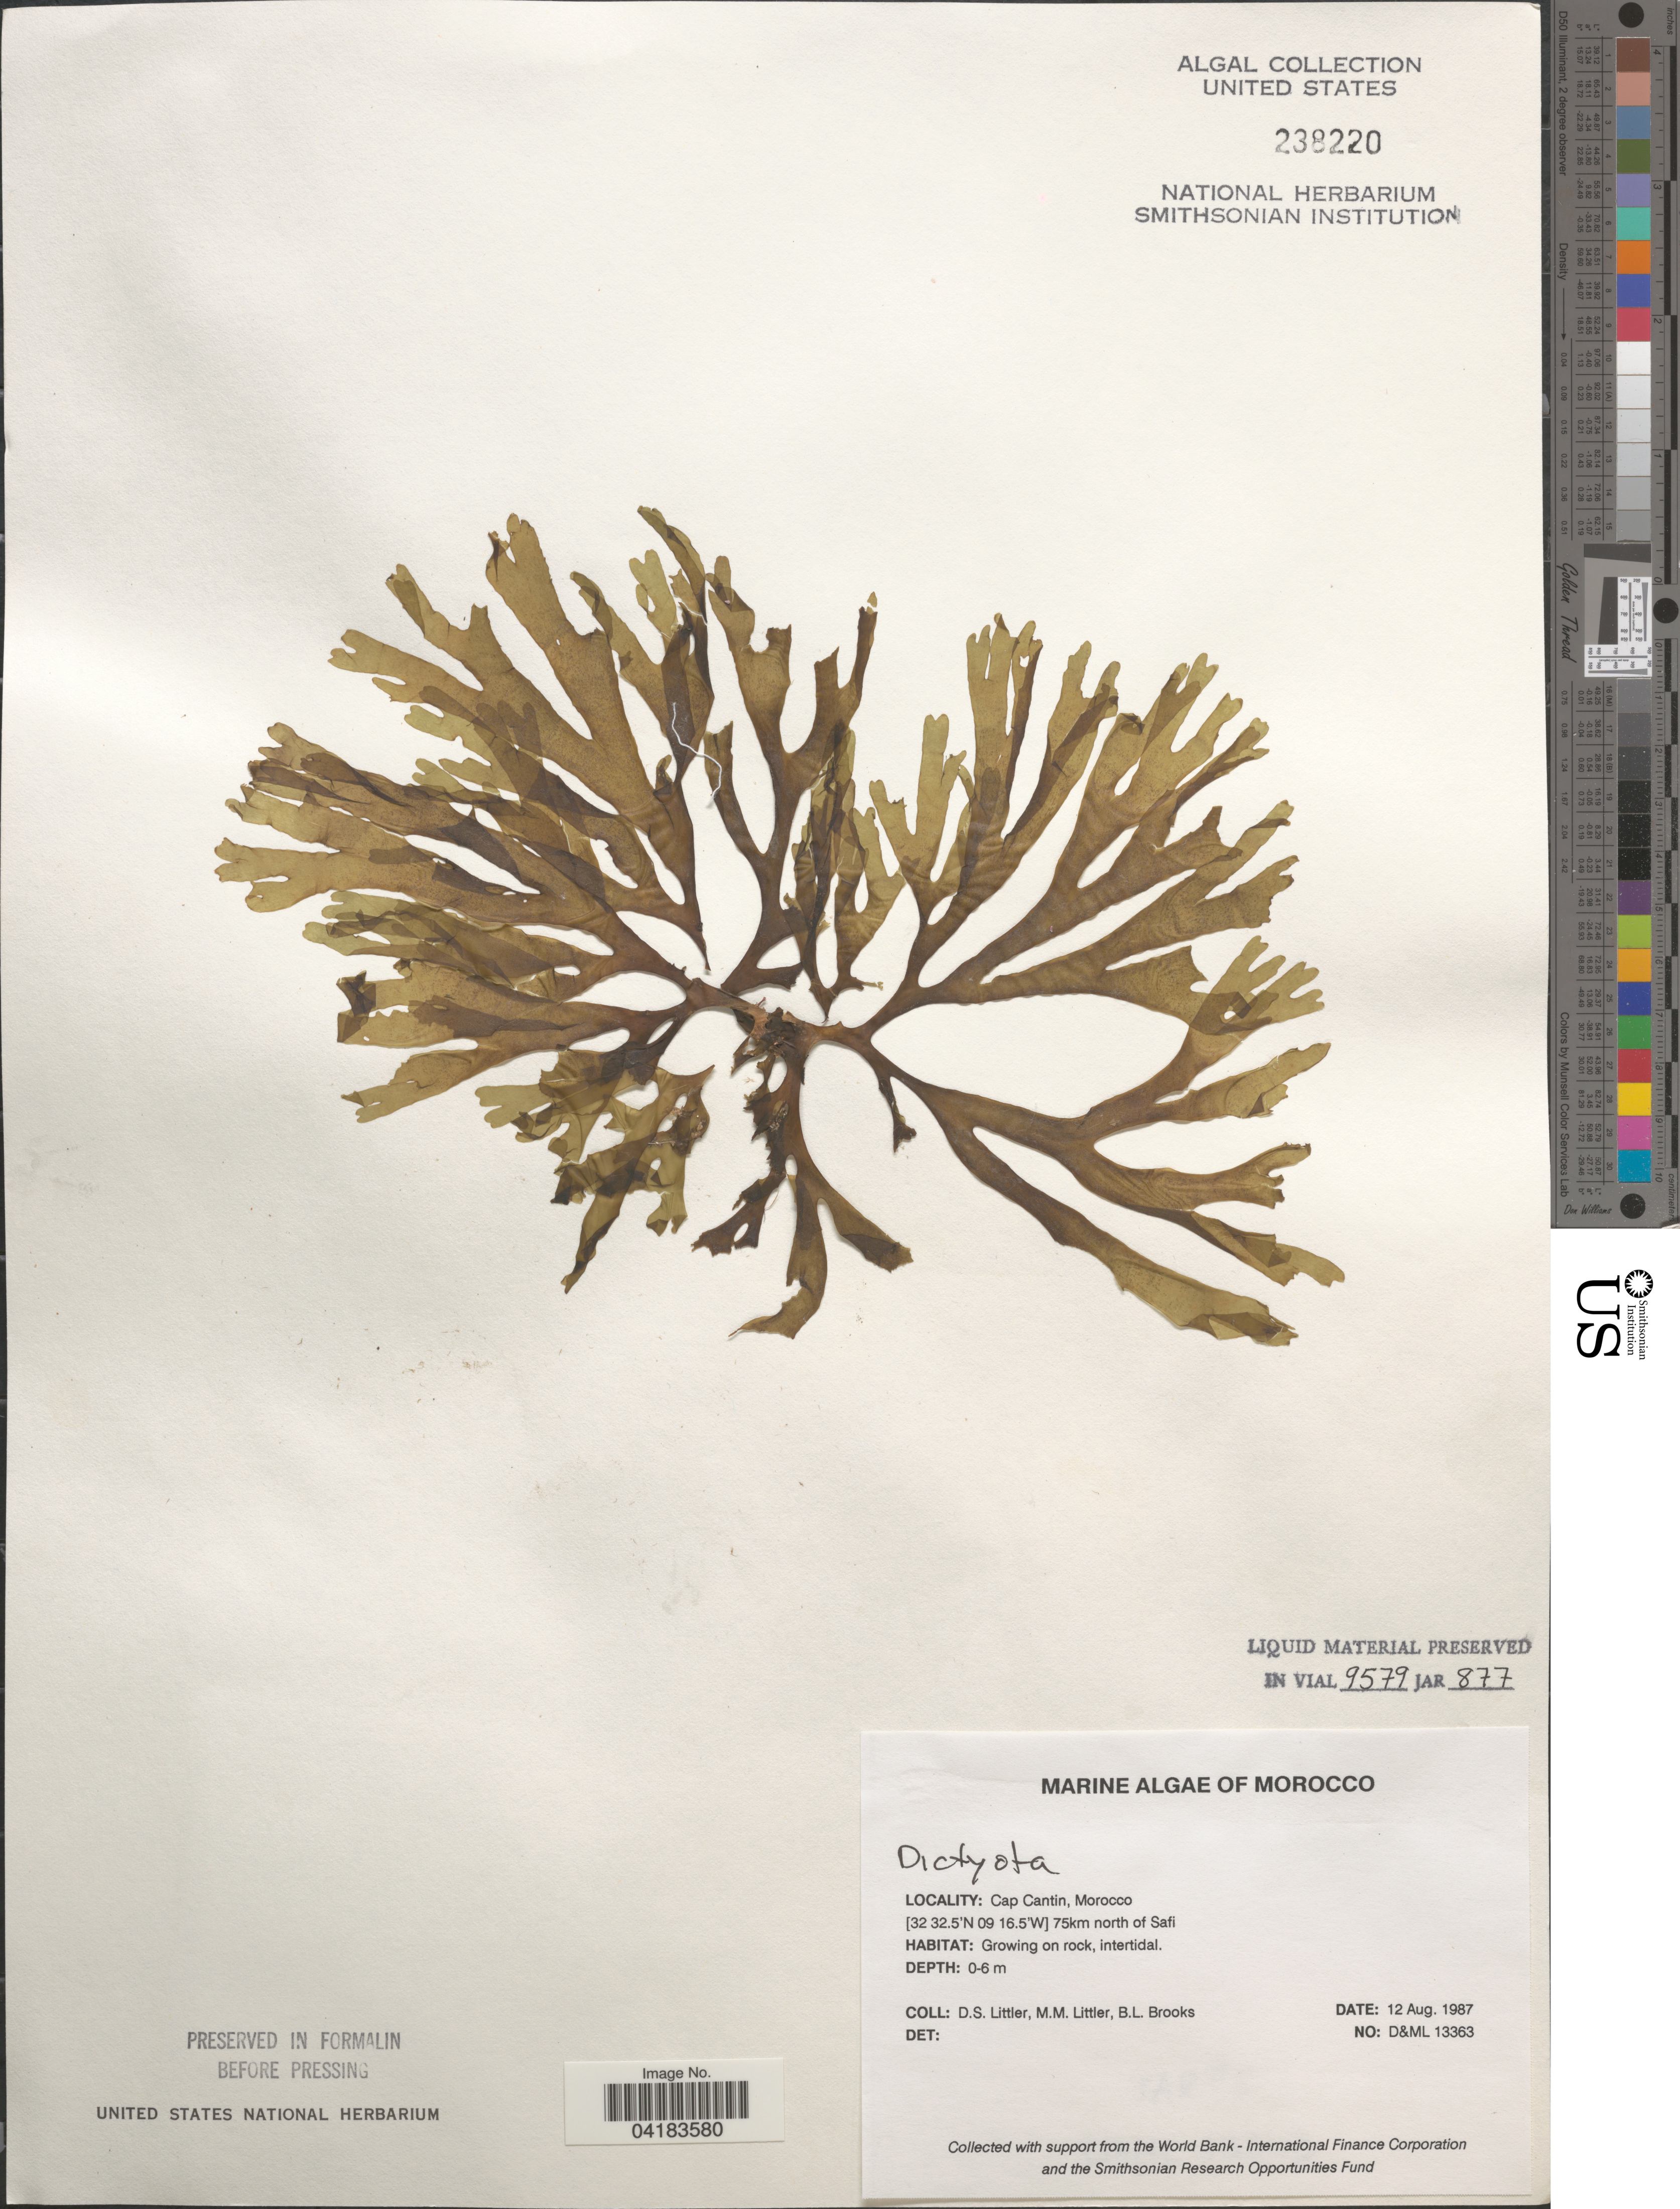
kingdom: Chromista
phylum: Ochrophyta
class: Phaeophyceae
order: Dictyotales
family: Dictyotaceae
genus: Dictyota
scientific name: Dictyota sp.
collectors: D. S. Littler & B. Brooks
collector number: D&ML13363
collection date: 1987-08-12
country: Morocco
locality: Cap Cantin. 75km north of Safi.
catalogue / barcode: US 238220